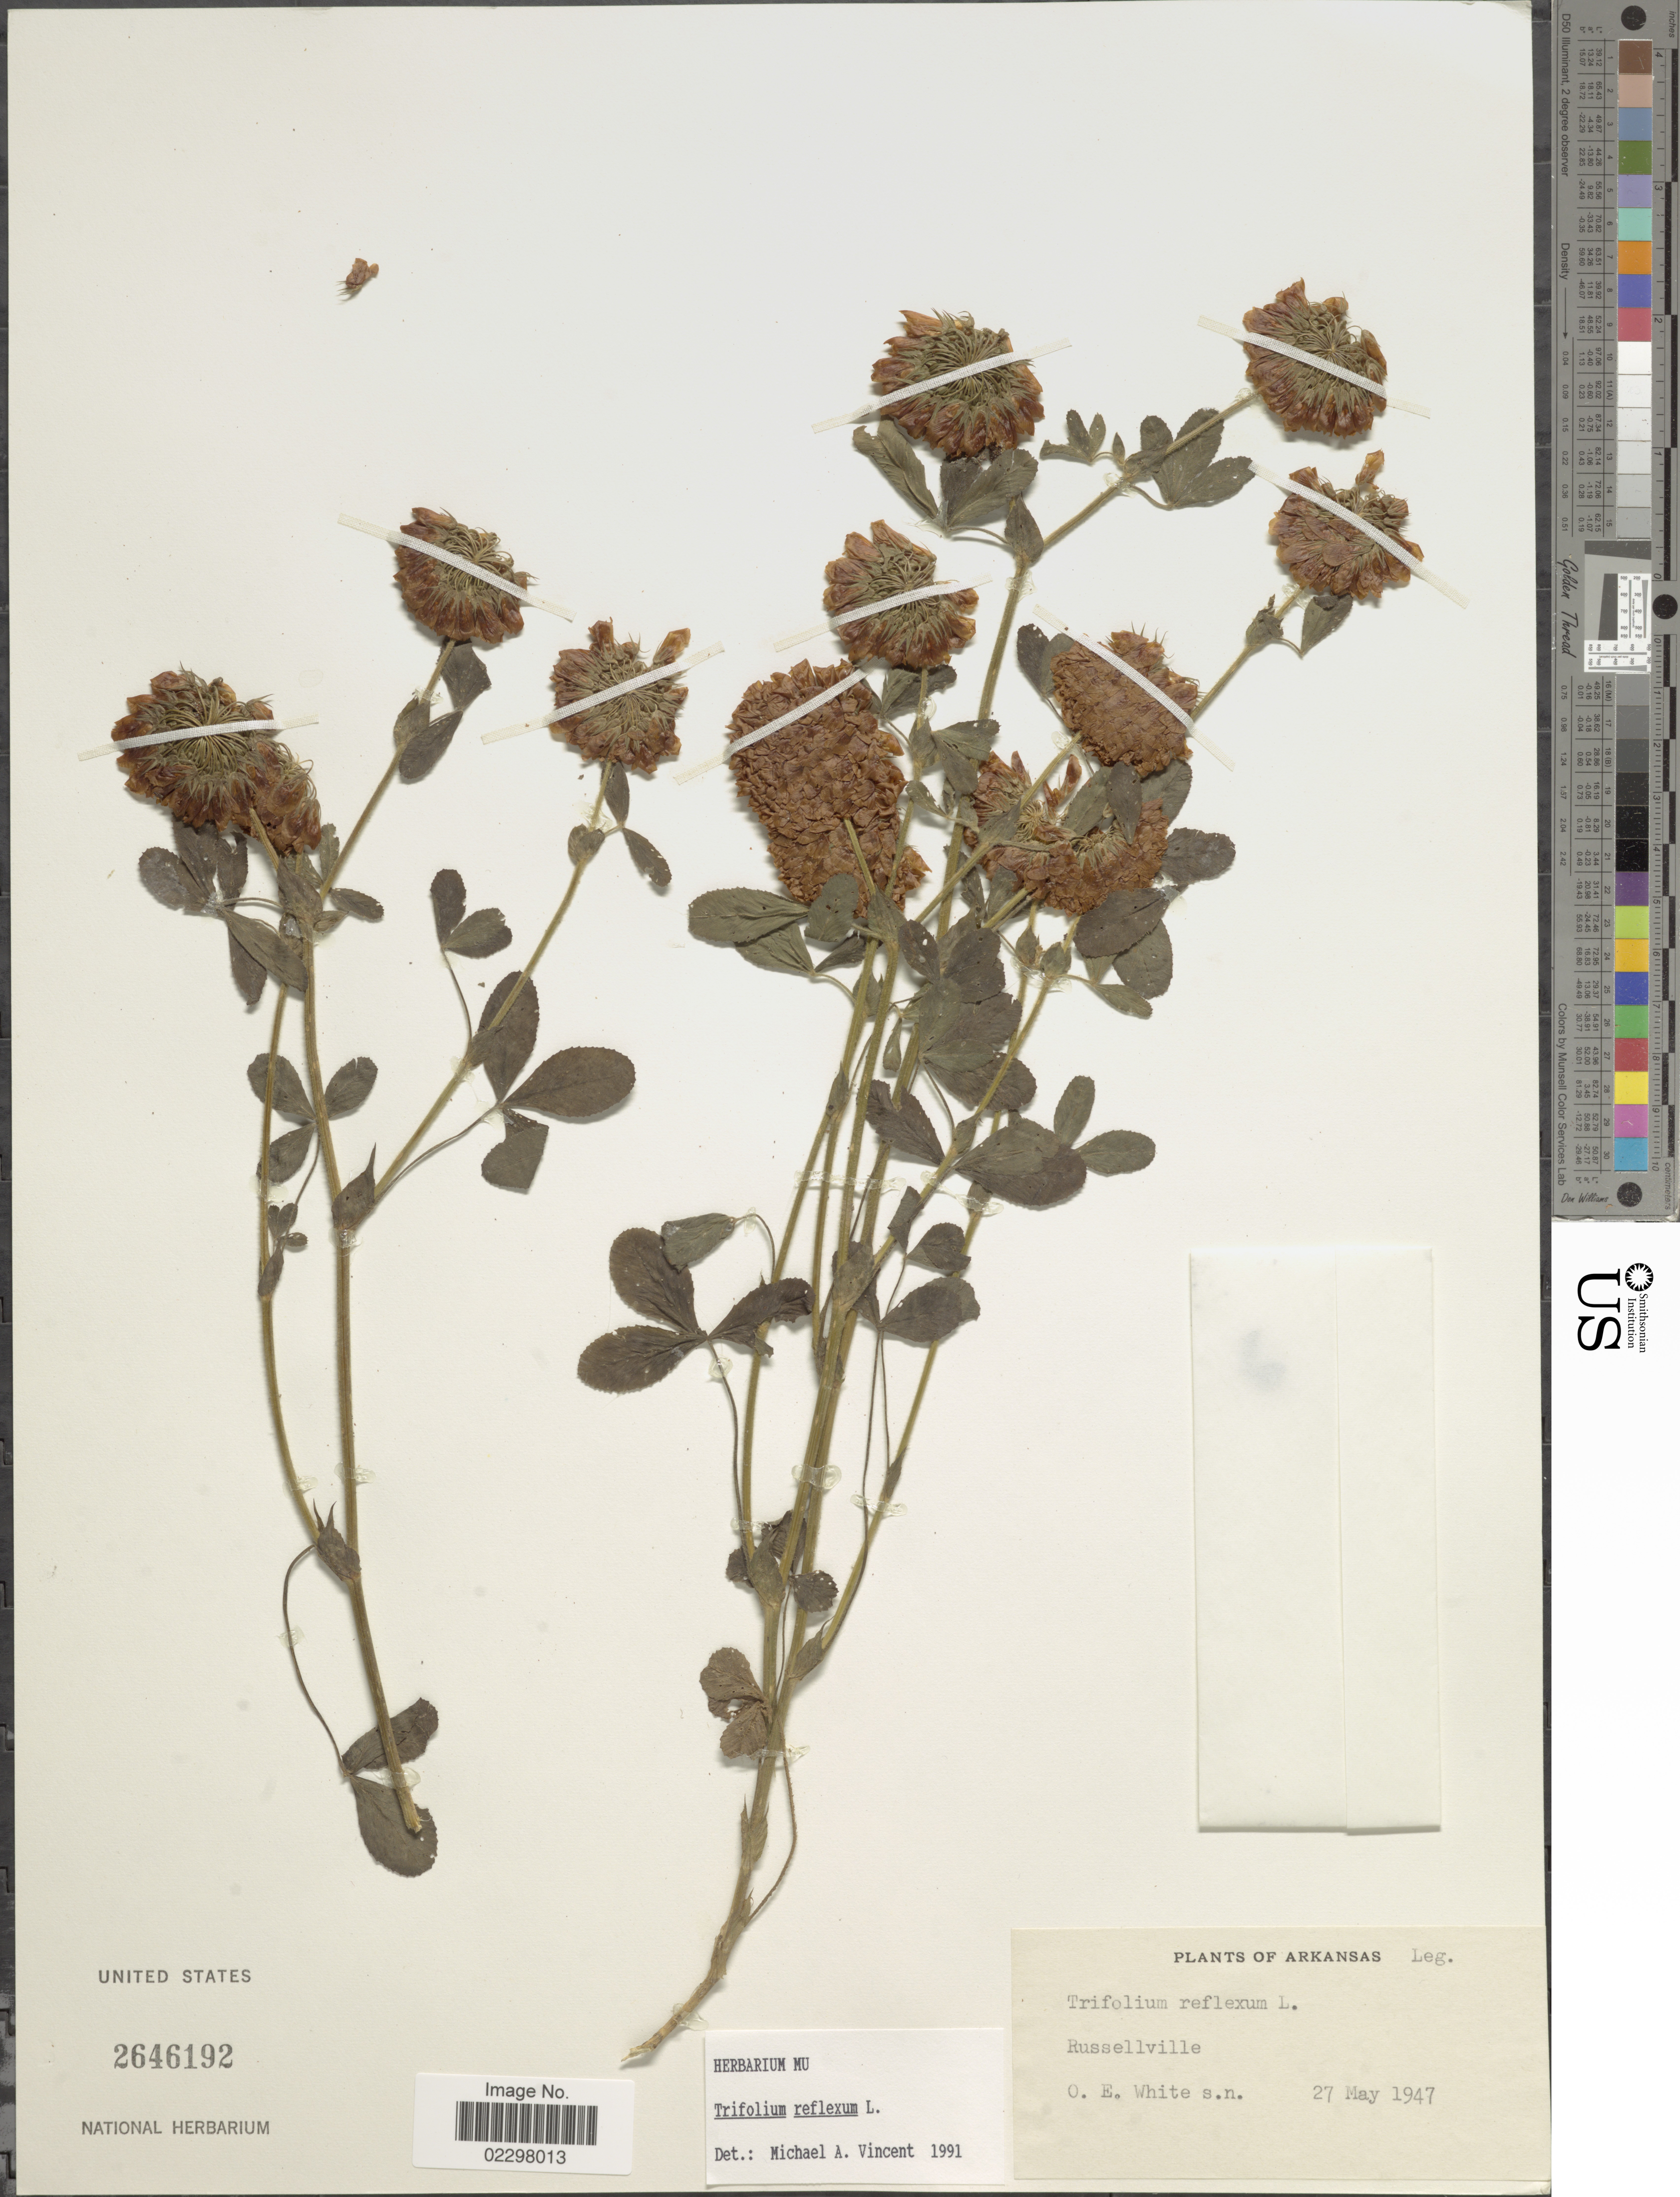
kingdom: Plantae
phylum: Tracheophyta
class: Magnoliopsida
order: Fabales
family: Fabaceae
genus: Trifolium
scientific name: Trifolium reflexum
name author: L.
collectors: O. E. White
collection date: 1947-05-27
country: United States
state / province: Arkansas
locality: Russelville.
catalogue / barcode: US 2646192